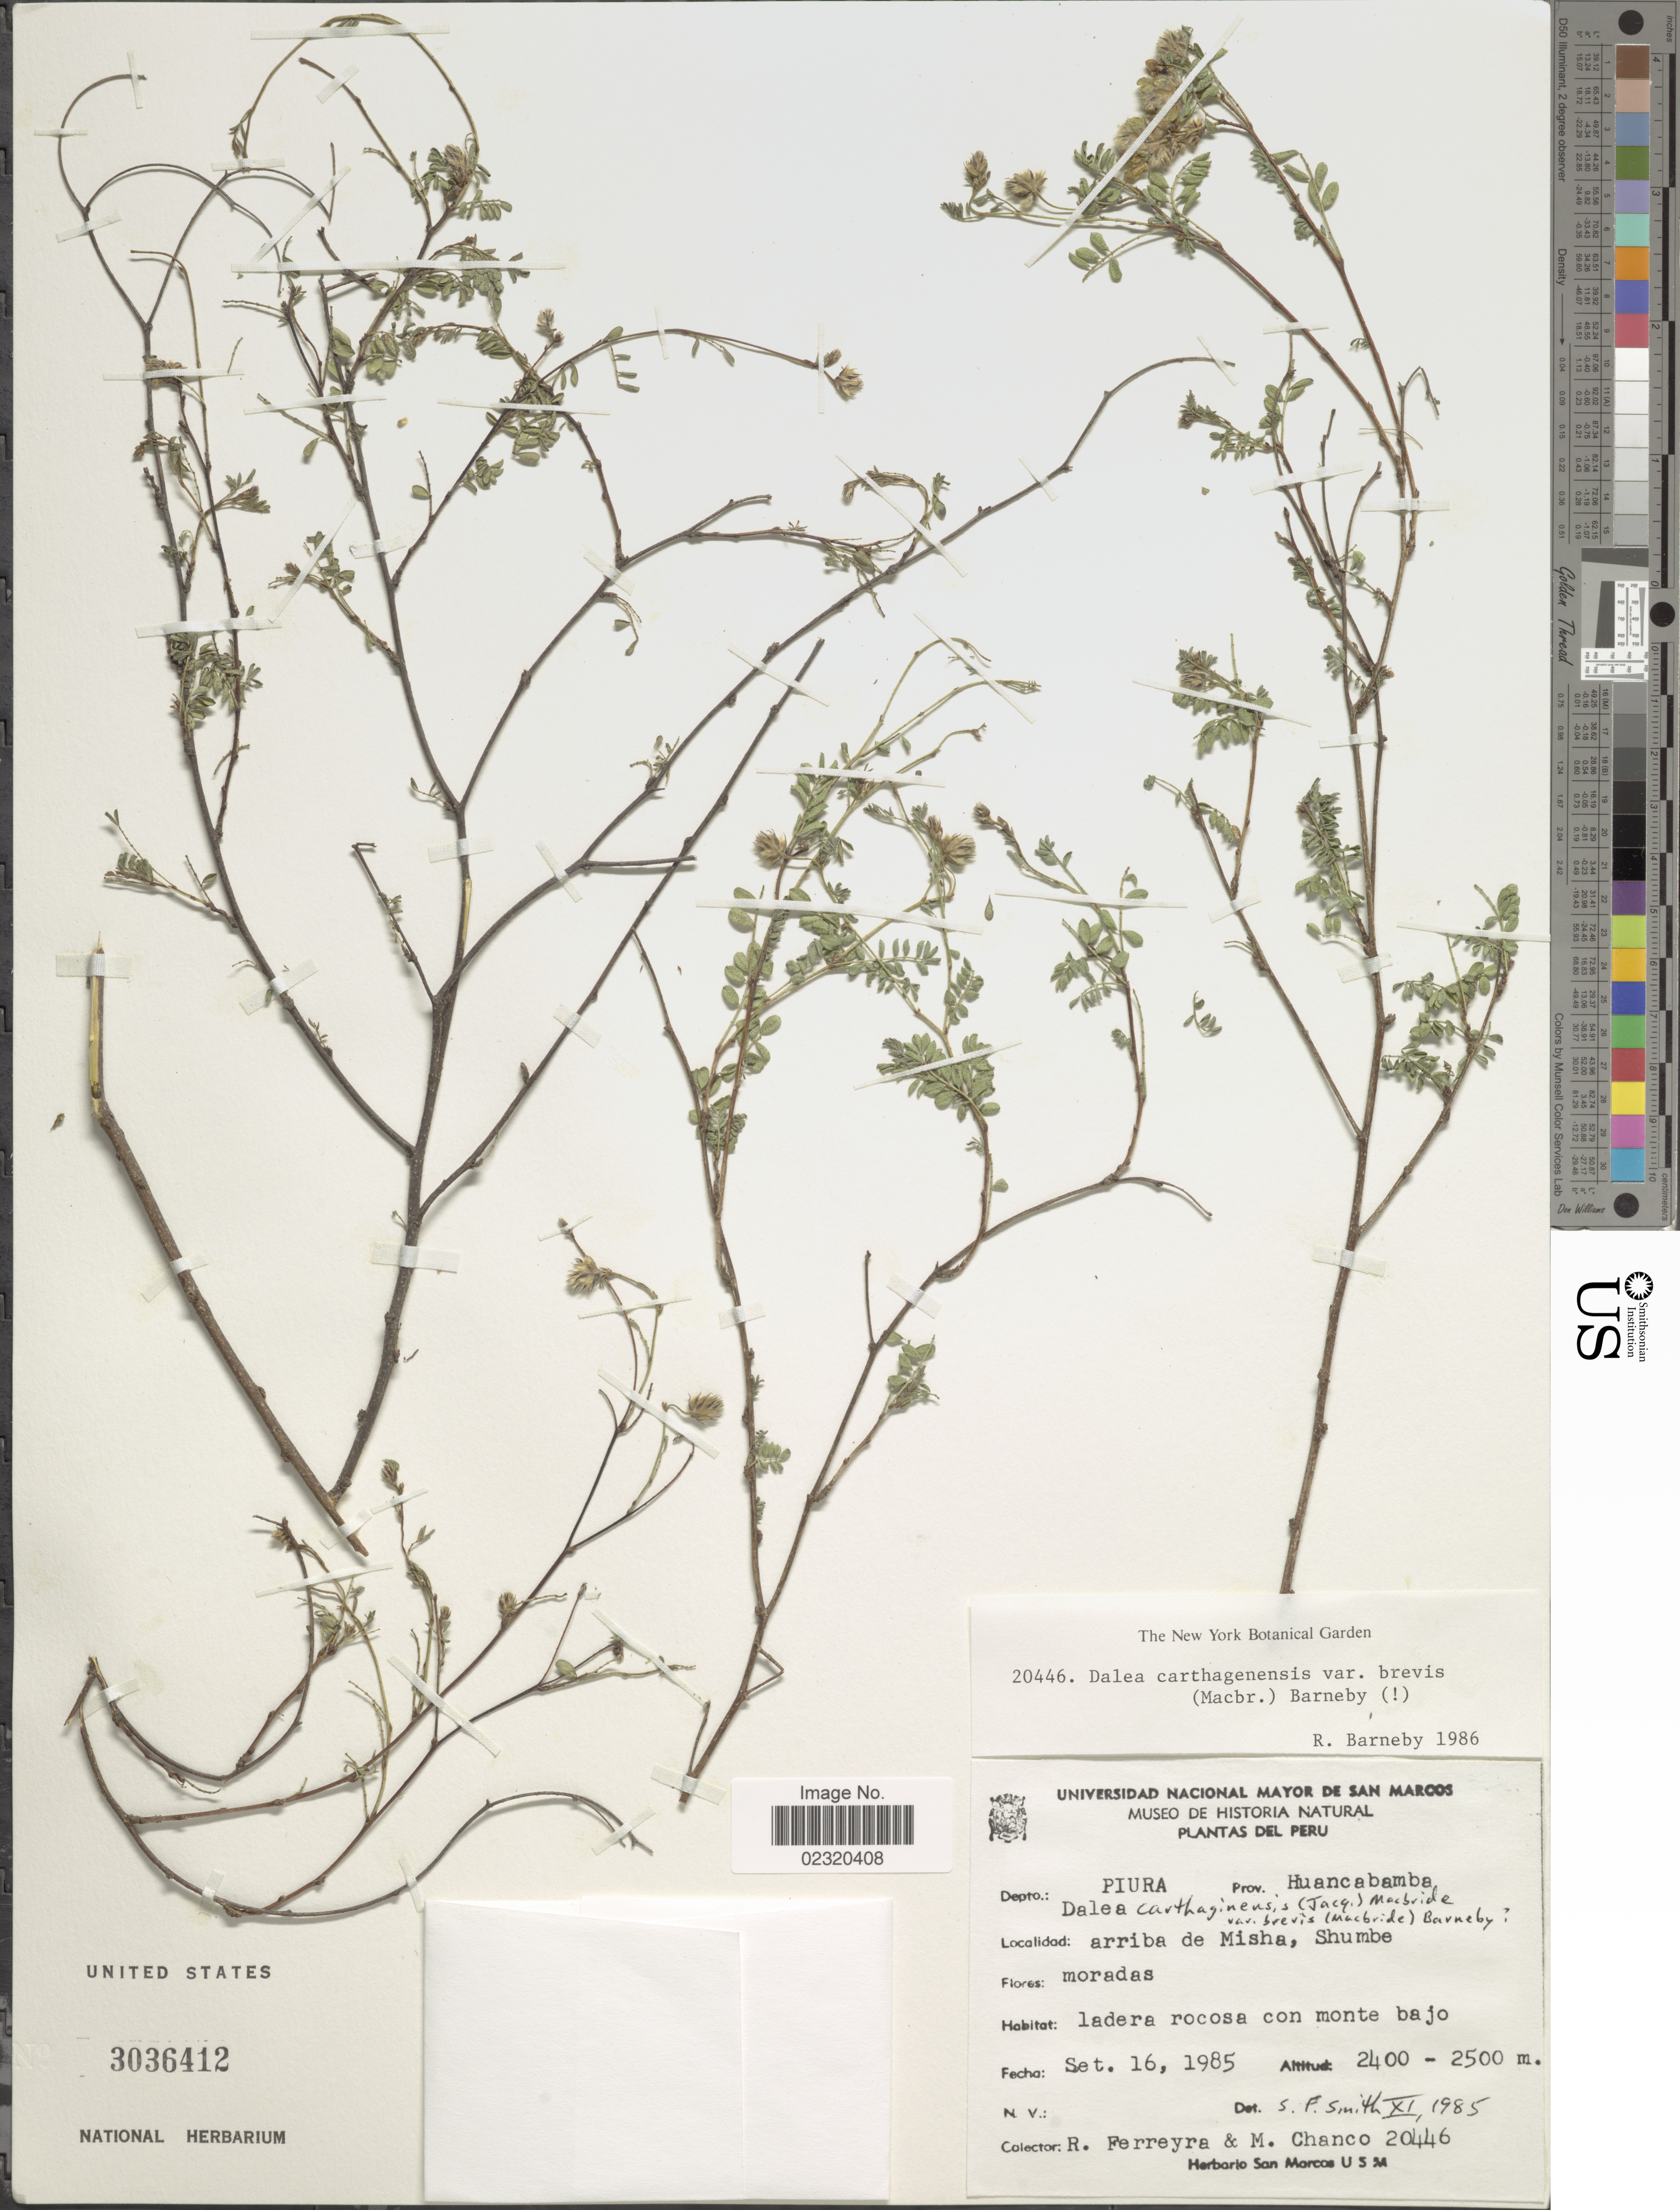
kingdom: Plantae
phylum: Tracheophyta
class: Magnoliopsida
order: Fabales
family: Fabaceae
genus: Dalea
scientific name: Dalea carthagenensis var. brevis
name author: (J.F. Macbr.) Barneby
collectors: R. A. Ferreyra & M. Chanco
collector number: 20446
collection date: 1985-09-16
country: Peru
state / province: Piura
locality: Prov. Huancabamba, arriba de Misha, Shumbe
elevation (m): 2400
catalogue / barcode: US 3036412